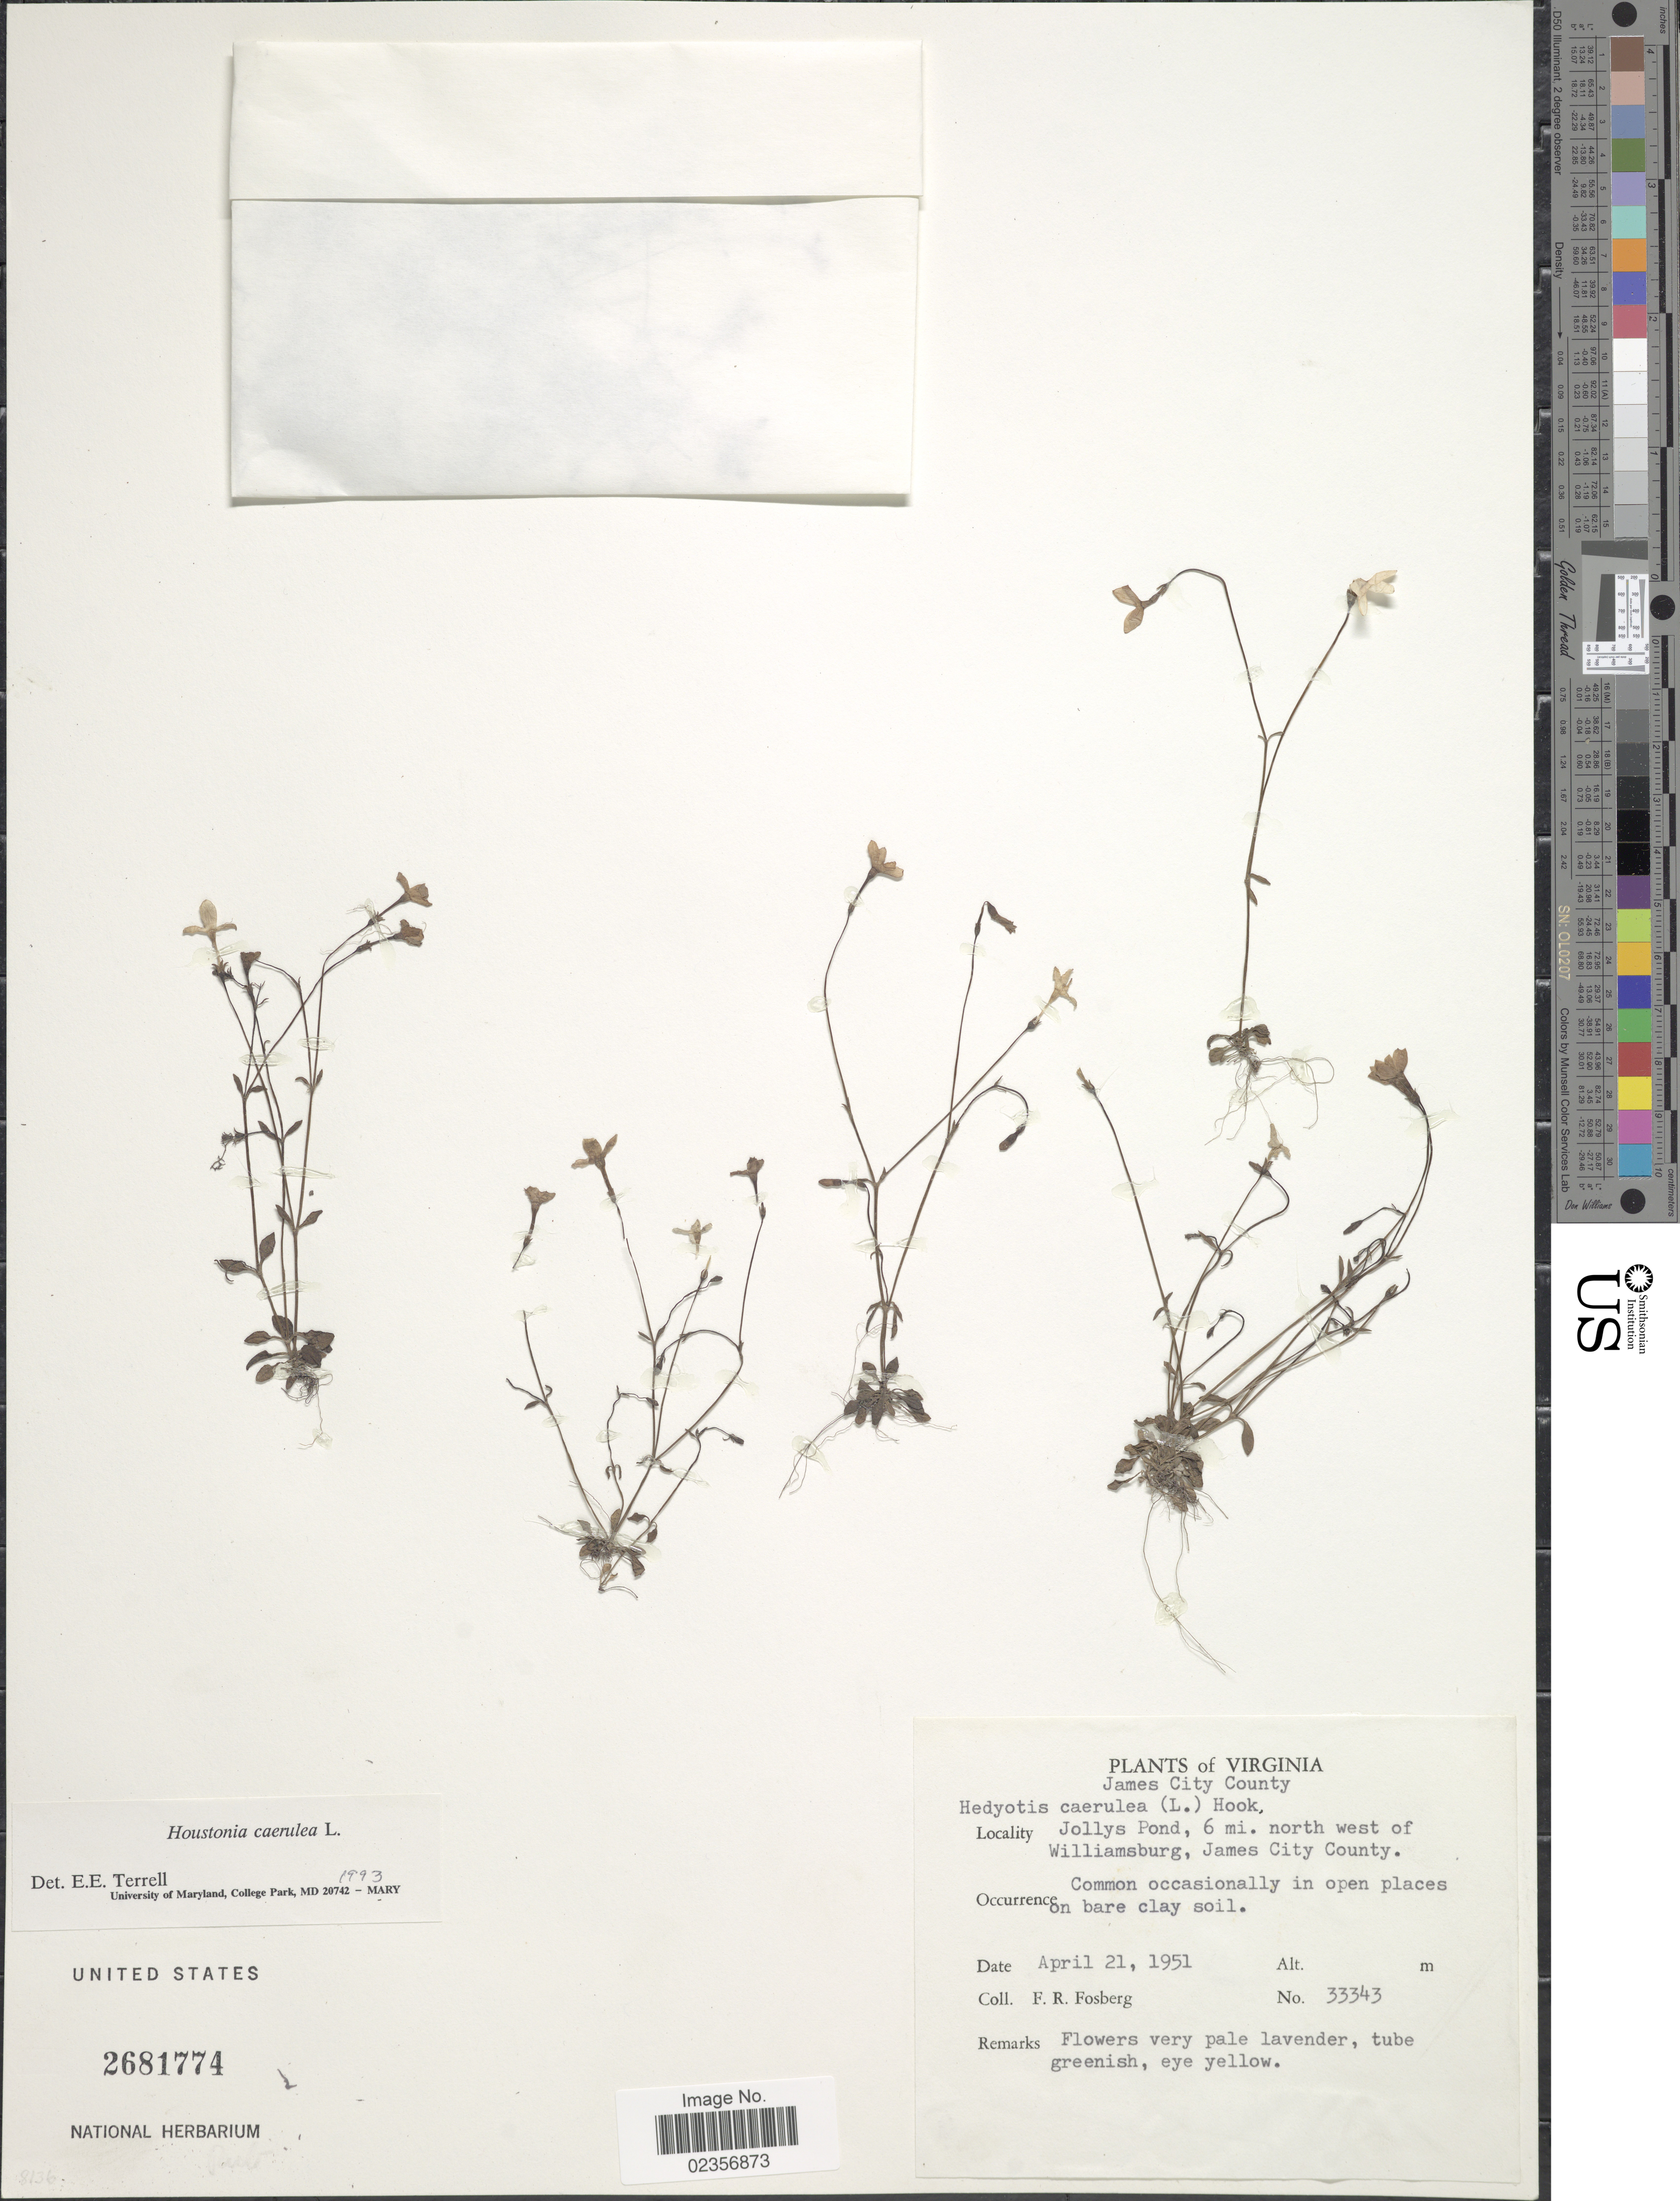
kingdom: Plantae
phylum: Tracheophyta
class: Magnoliopsida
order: Gentianales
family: Rubiaceae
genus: Houstonia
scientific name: Houstonia caerulea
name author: L.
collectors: F. R. Fosberg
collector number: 33343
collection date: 1951-04-21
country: United States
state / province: Virginia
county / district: James City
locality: James City County, Jollys Pond, 6 mi. north west of Williamsburg, James City County.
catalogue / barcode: US 2681774